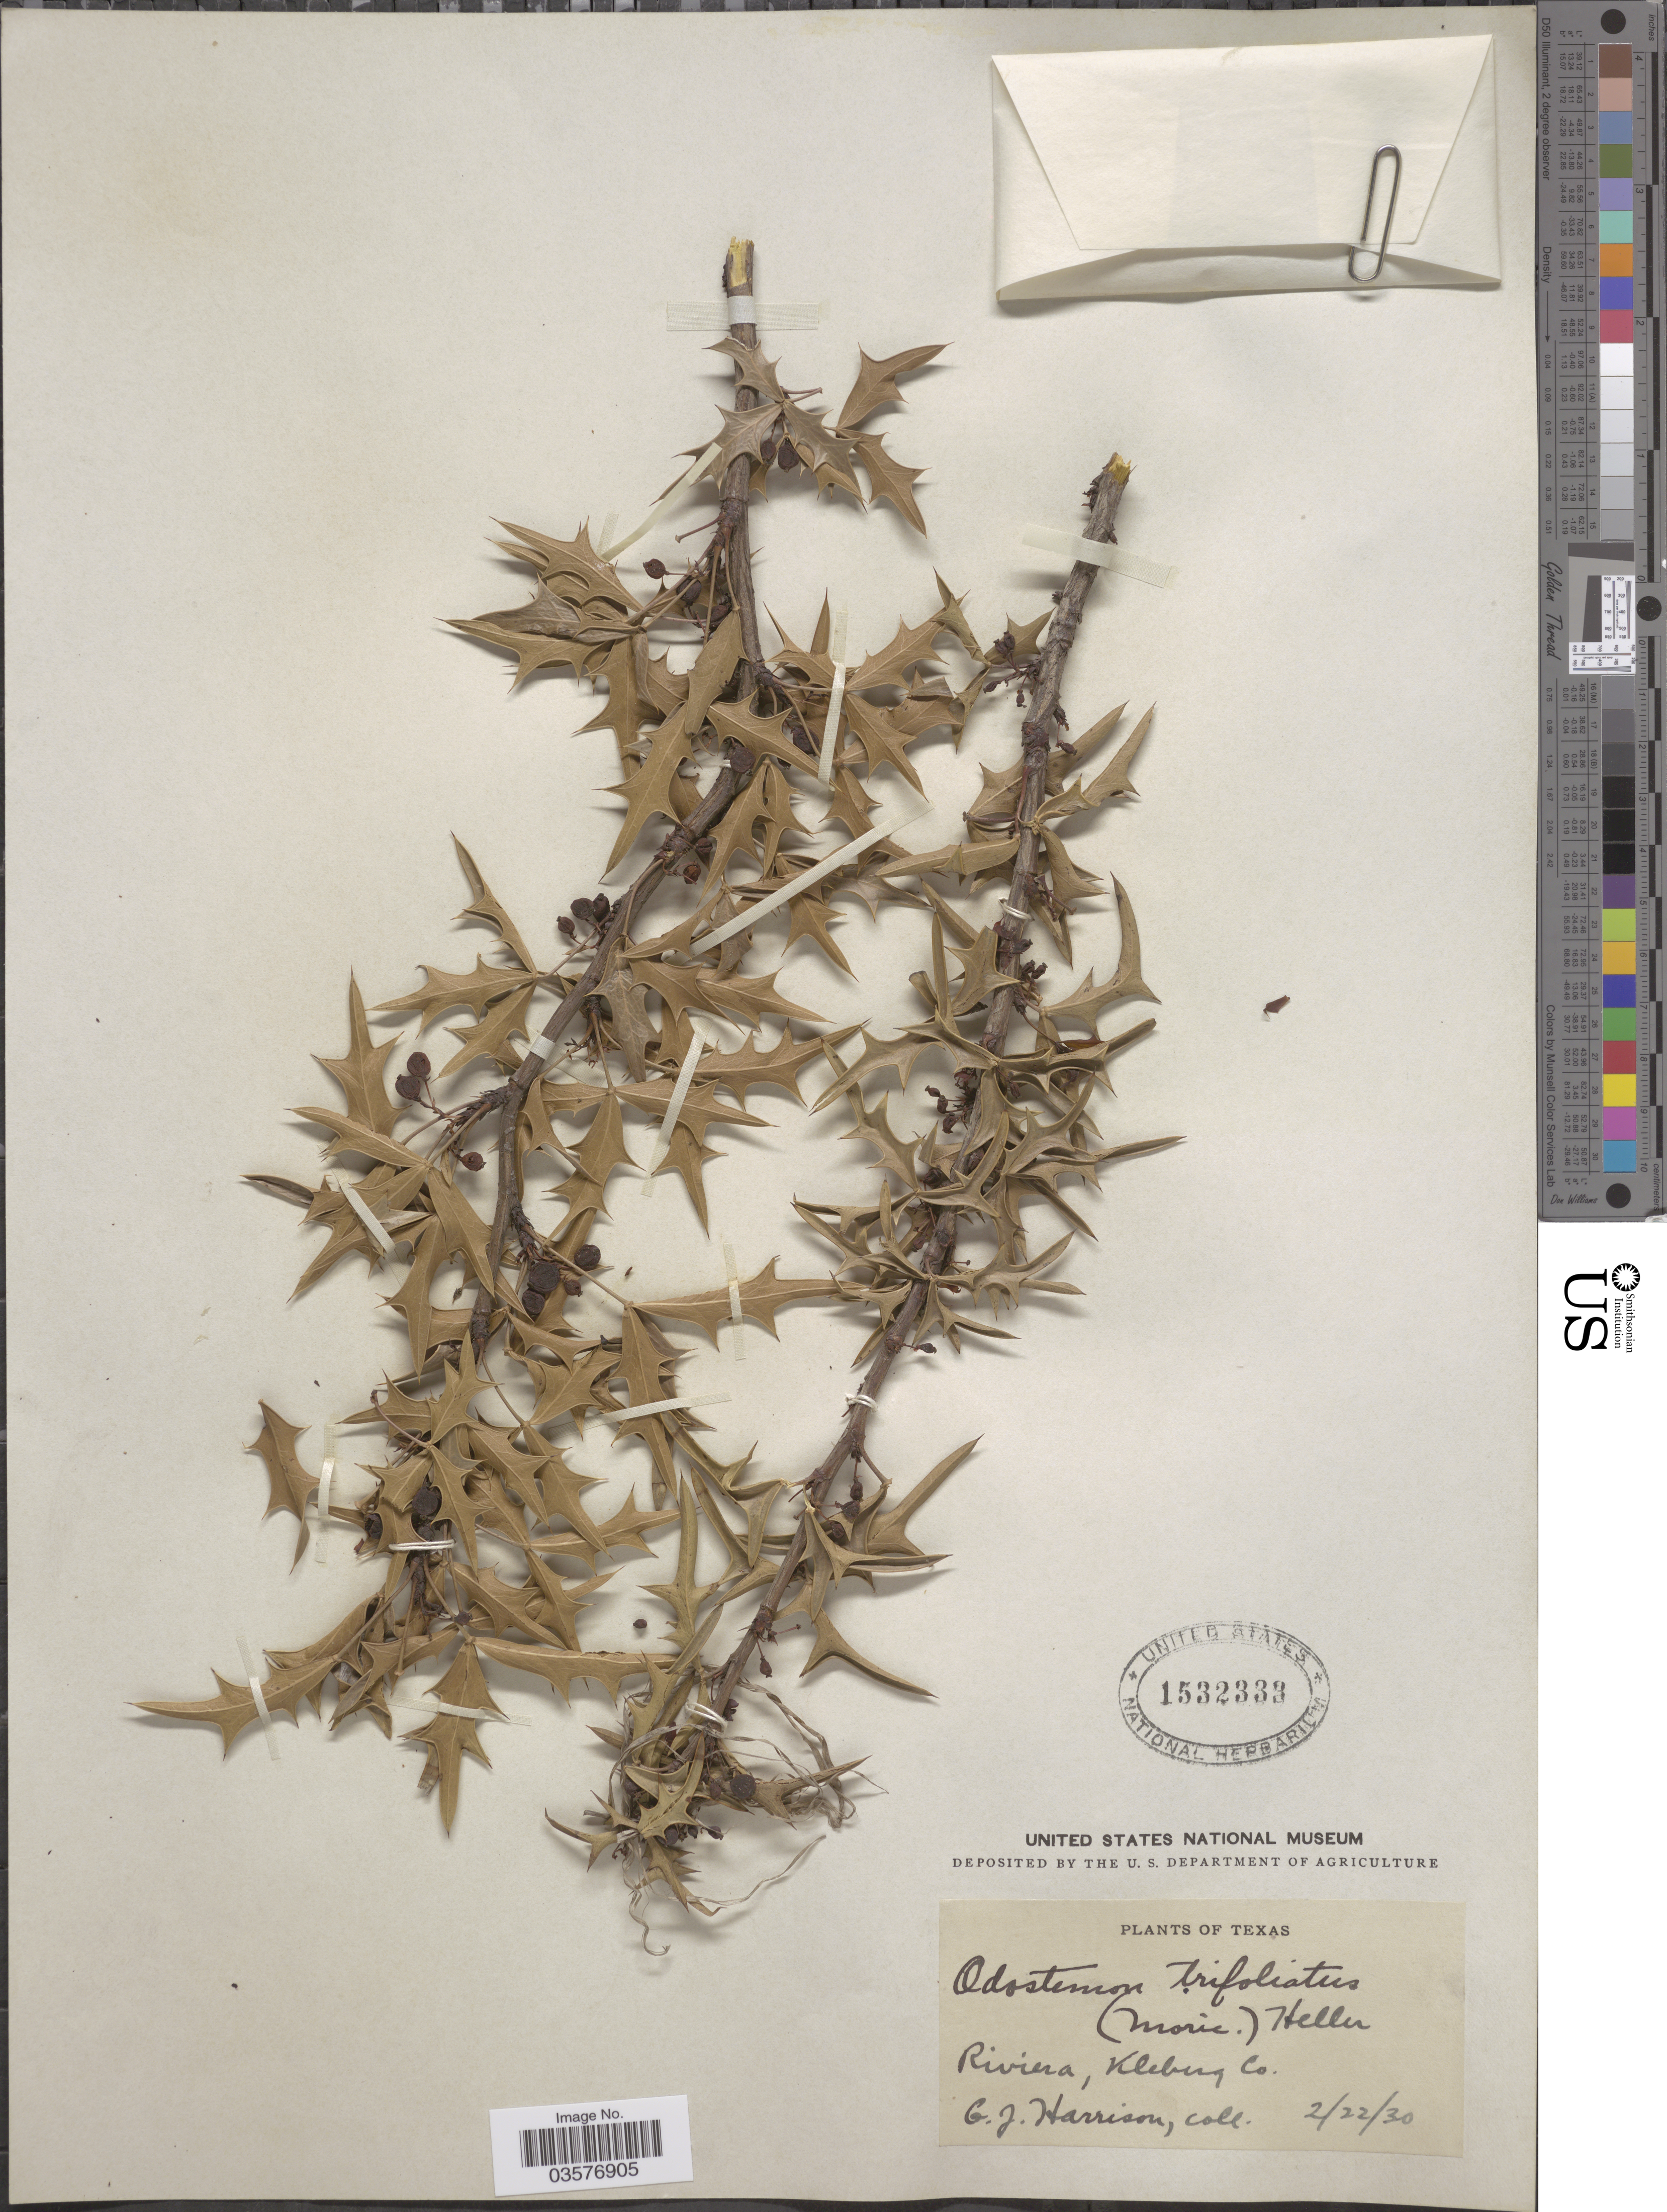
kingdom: Plantae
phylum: Tracheophyta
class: Magnoliopsida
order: Ranunculales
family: Berberidaceae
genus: Mahonia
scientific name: Mahonia trifoliolata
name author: (Monic.) Fedde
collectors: G. J. Harrison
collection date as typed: Transcribed d/m/y: 22/2/30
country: United States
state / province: Texas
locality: Riviera, Kleberg Co.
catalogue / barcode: US 1532333